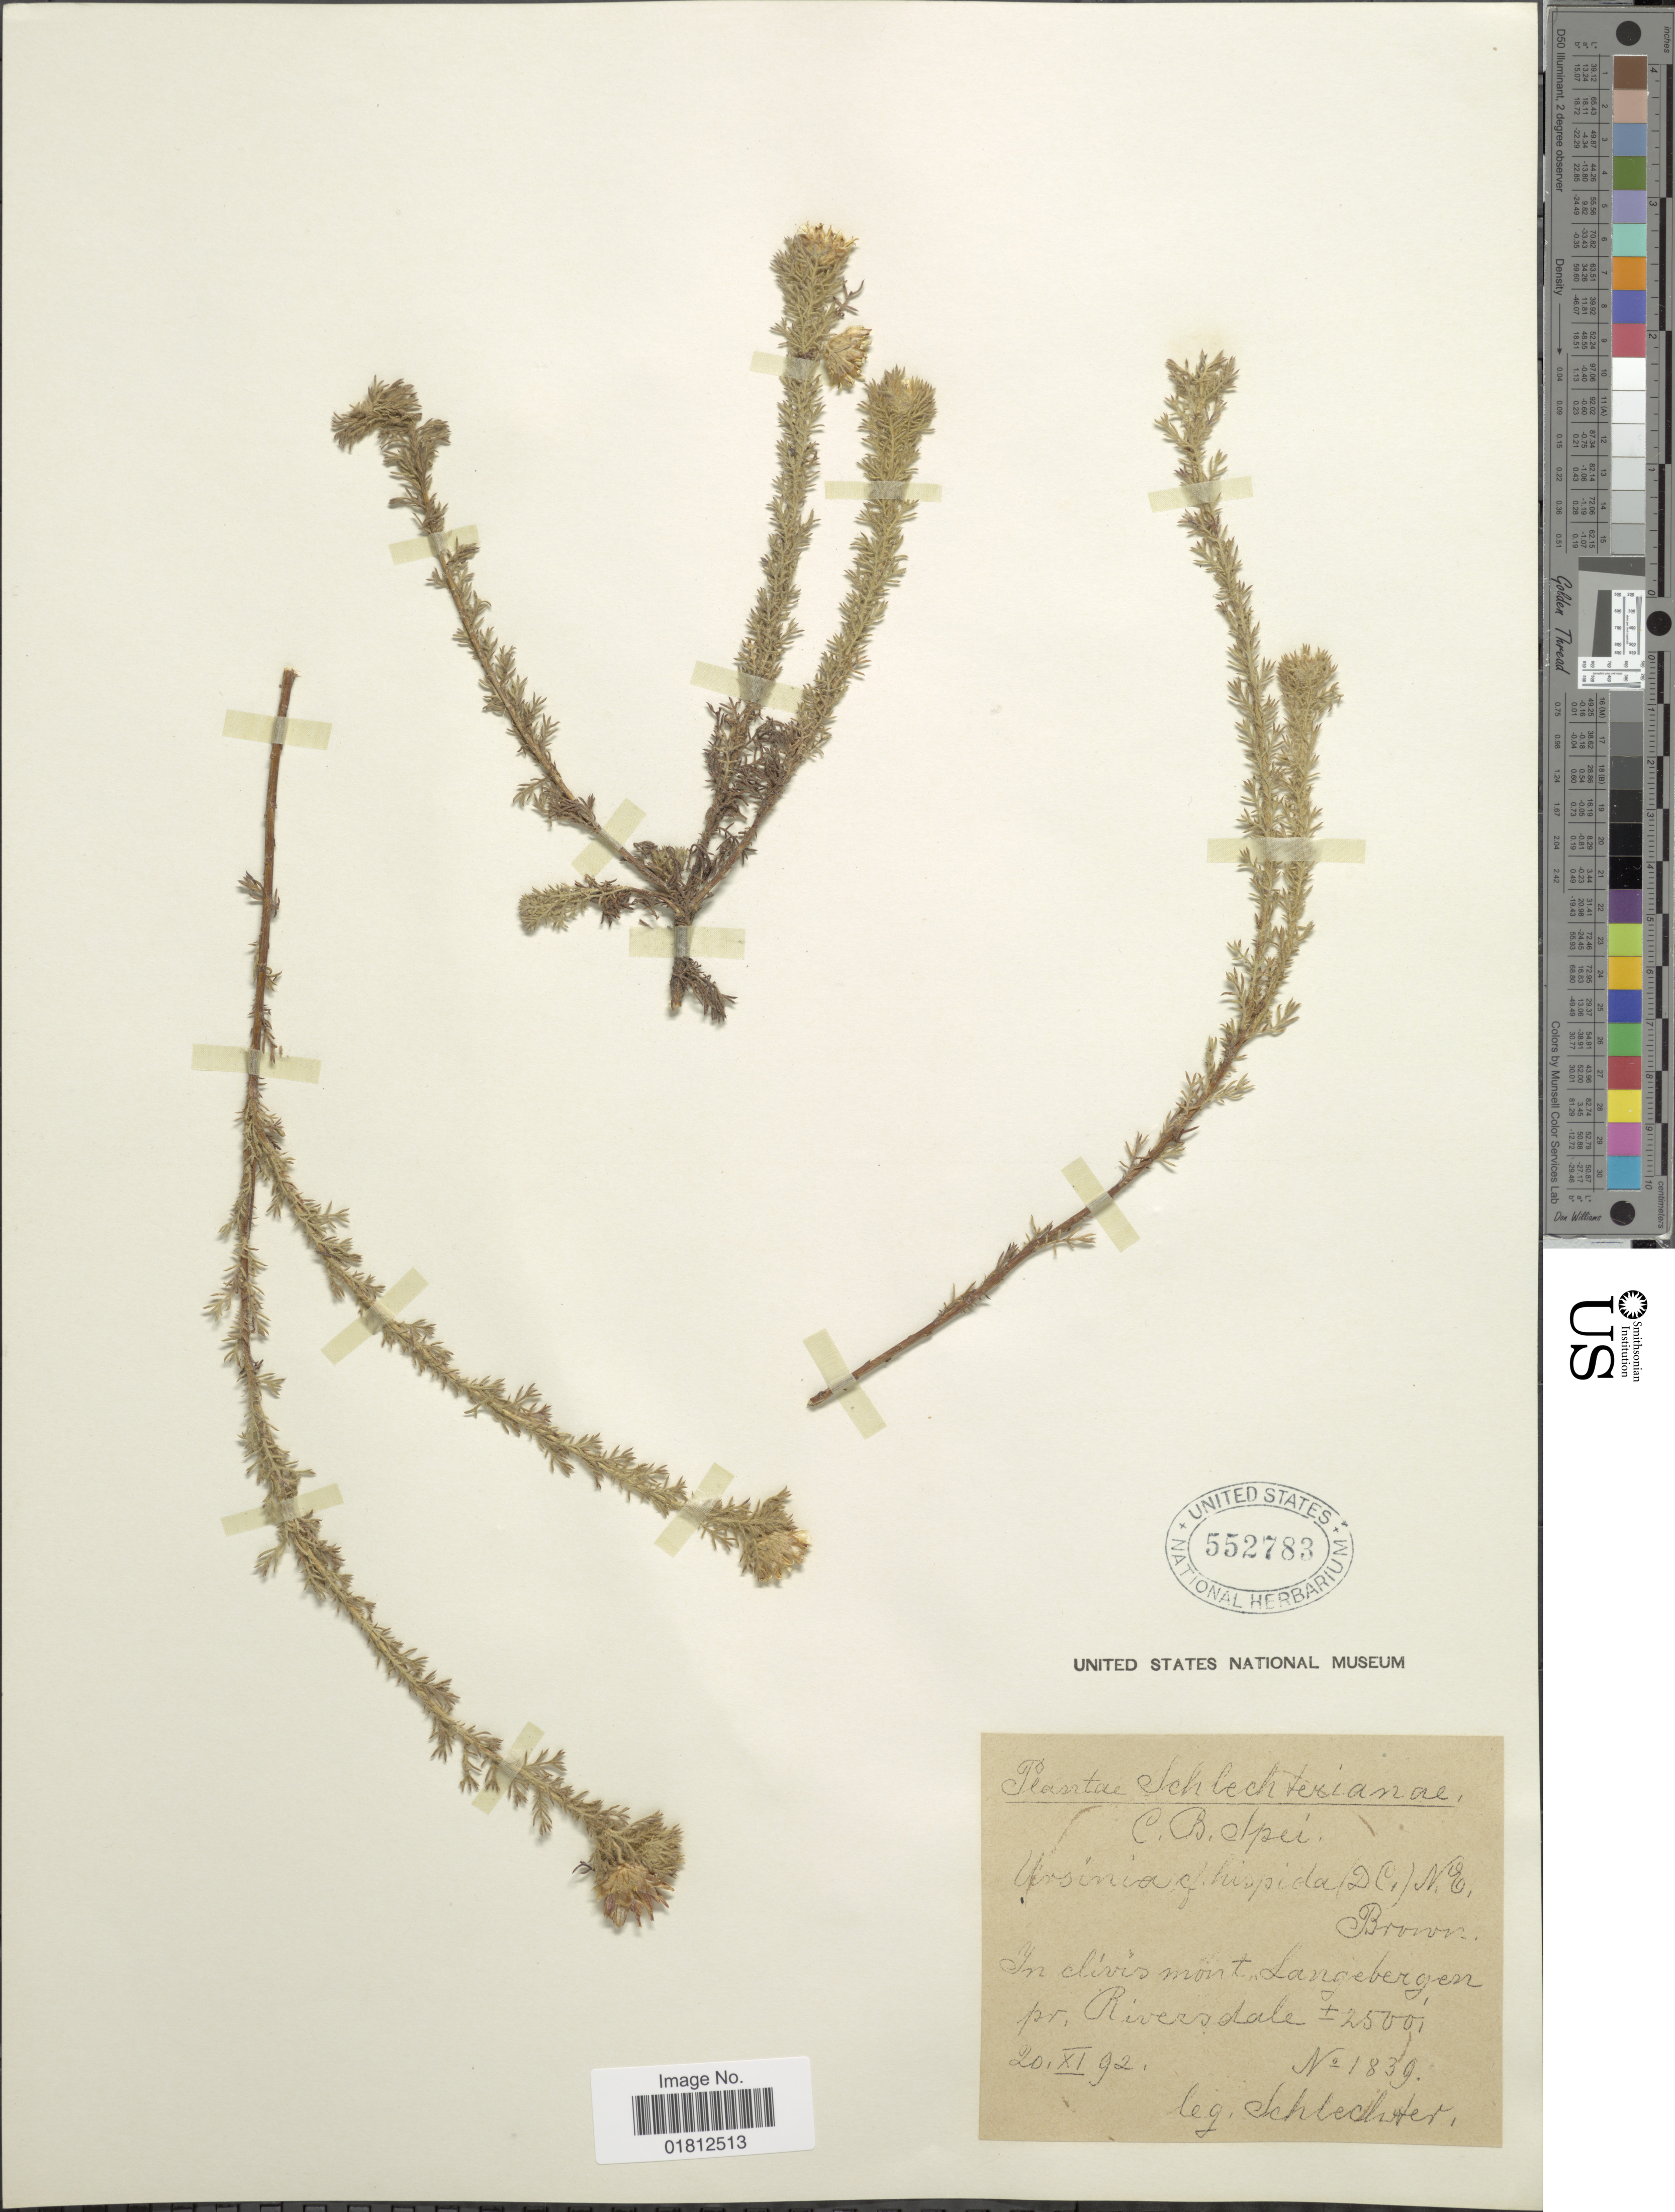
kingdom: Plantae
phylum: Tracheophyta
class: Magnoliopsida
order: Asterales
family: Asteraceae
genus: Ursinia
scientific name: Ursinia hispida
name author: DC.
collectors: Schlechter, --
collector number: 1839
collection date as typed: Transcribed d/m/y: 20/11/92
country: South Africa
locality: C.B. Spei, in clivis mont. Langebergen pr. Riversdale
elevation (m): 762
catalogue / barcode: US 552783